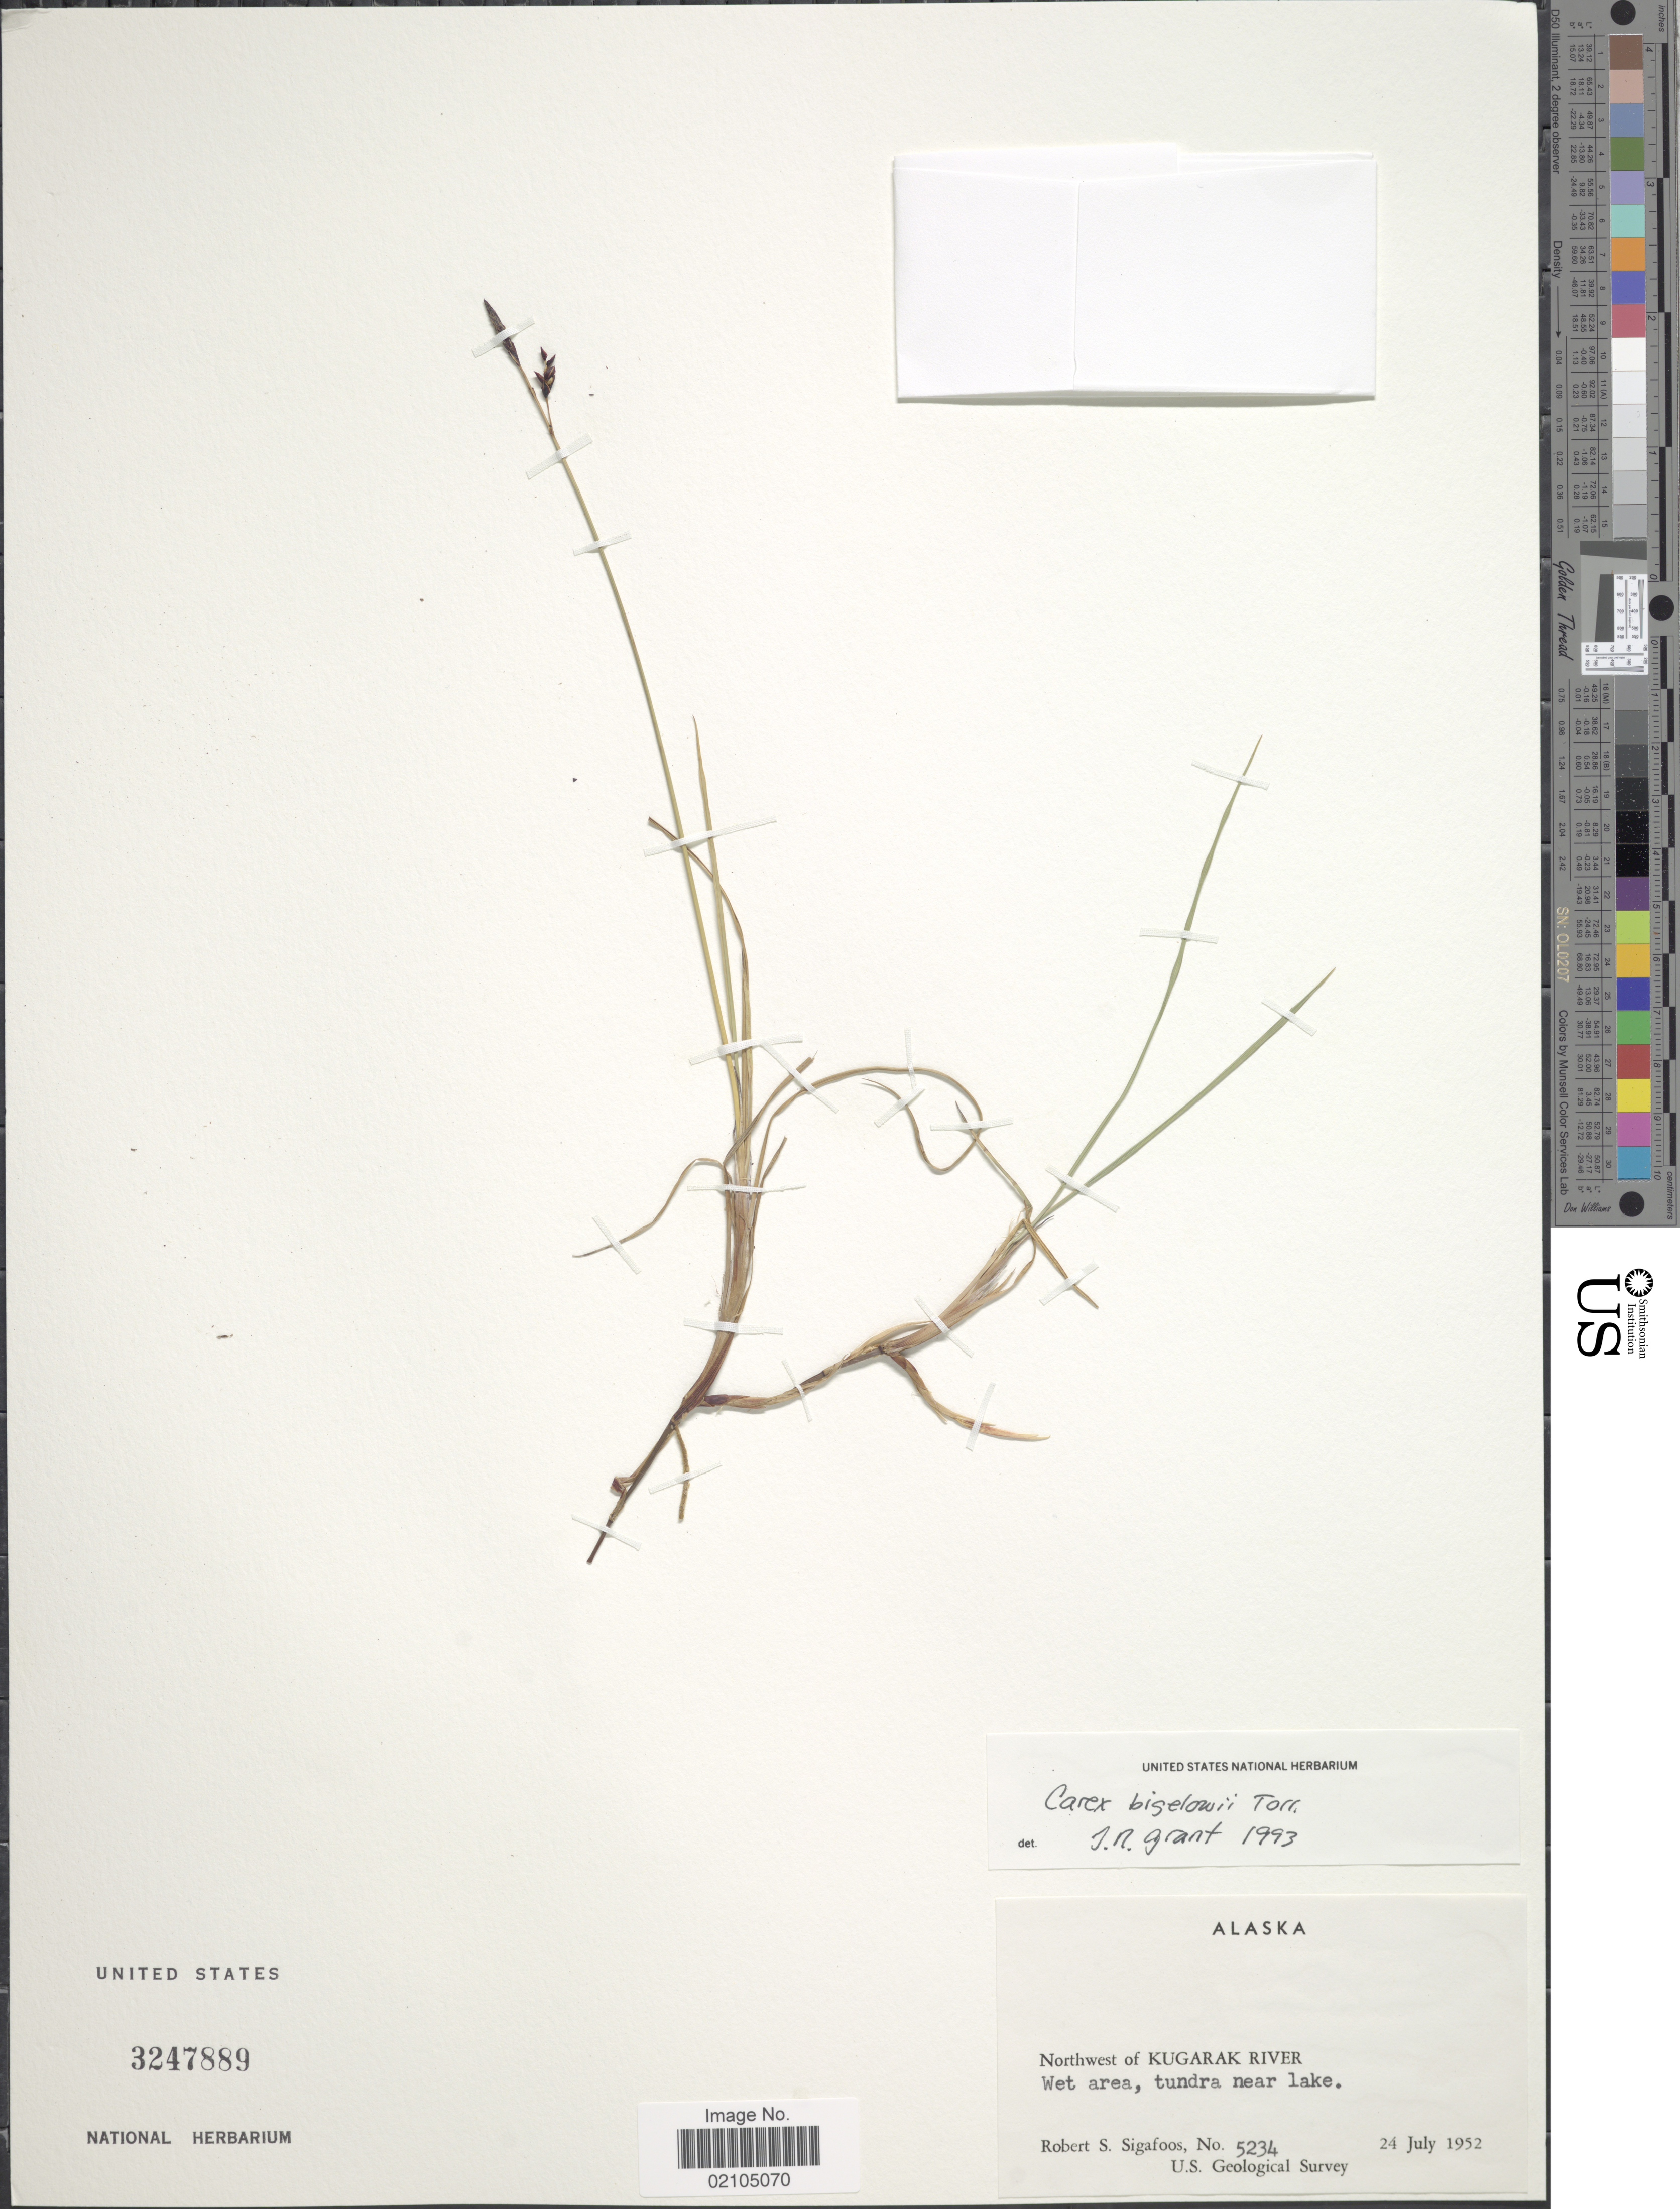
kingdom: Plantae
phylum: Tracheophyta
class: Liliopsida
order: Poales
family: Cyperaceae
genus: Carex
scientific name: Carex bigelowii subsp. lugens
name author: (Holm) T.V. Egorova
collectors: R. Sigafoos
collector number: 5234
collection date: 1952-07-24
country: United States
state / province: Alaska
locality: Northwest of Kugarak River. Wet area, tundra near lake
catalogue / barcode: US 3247889